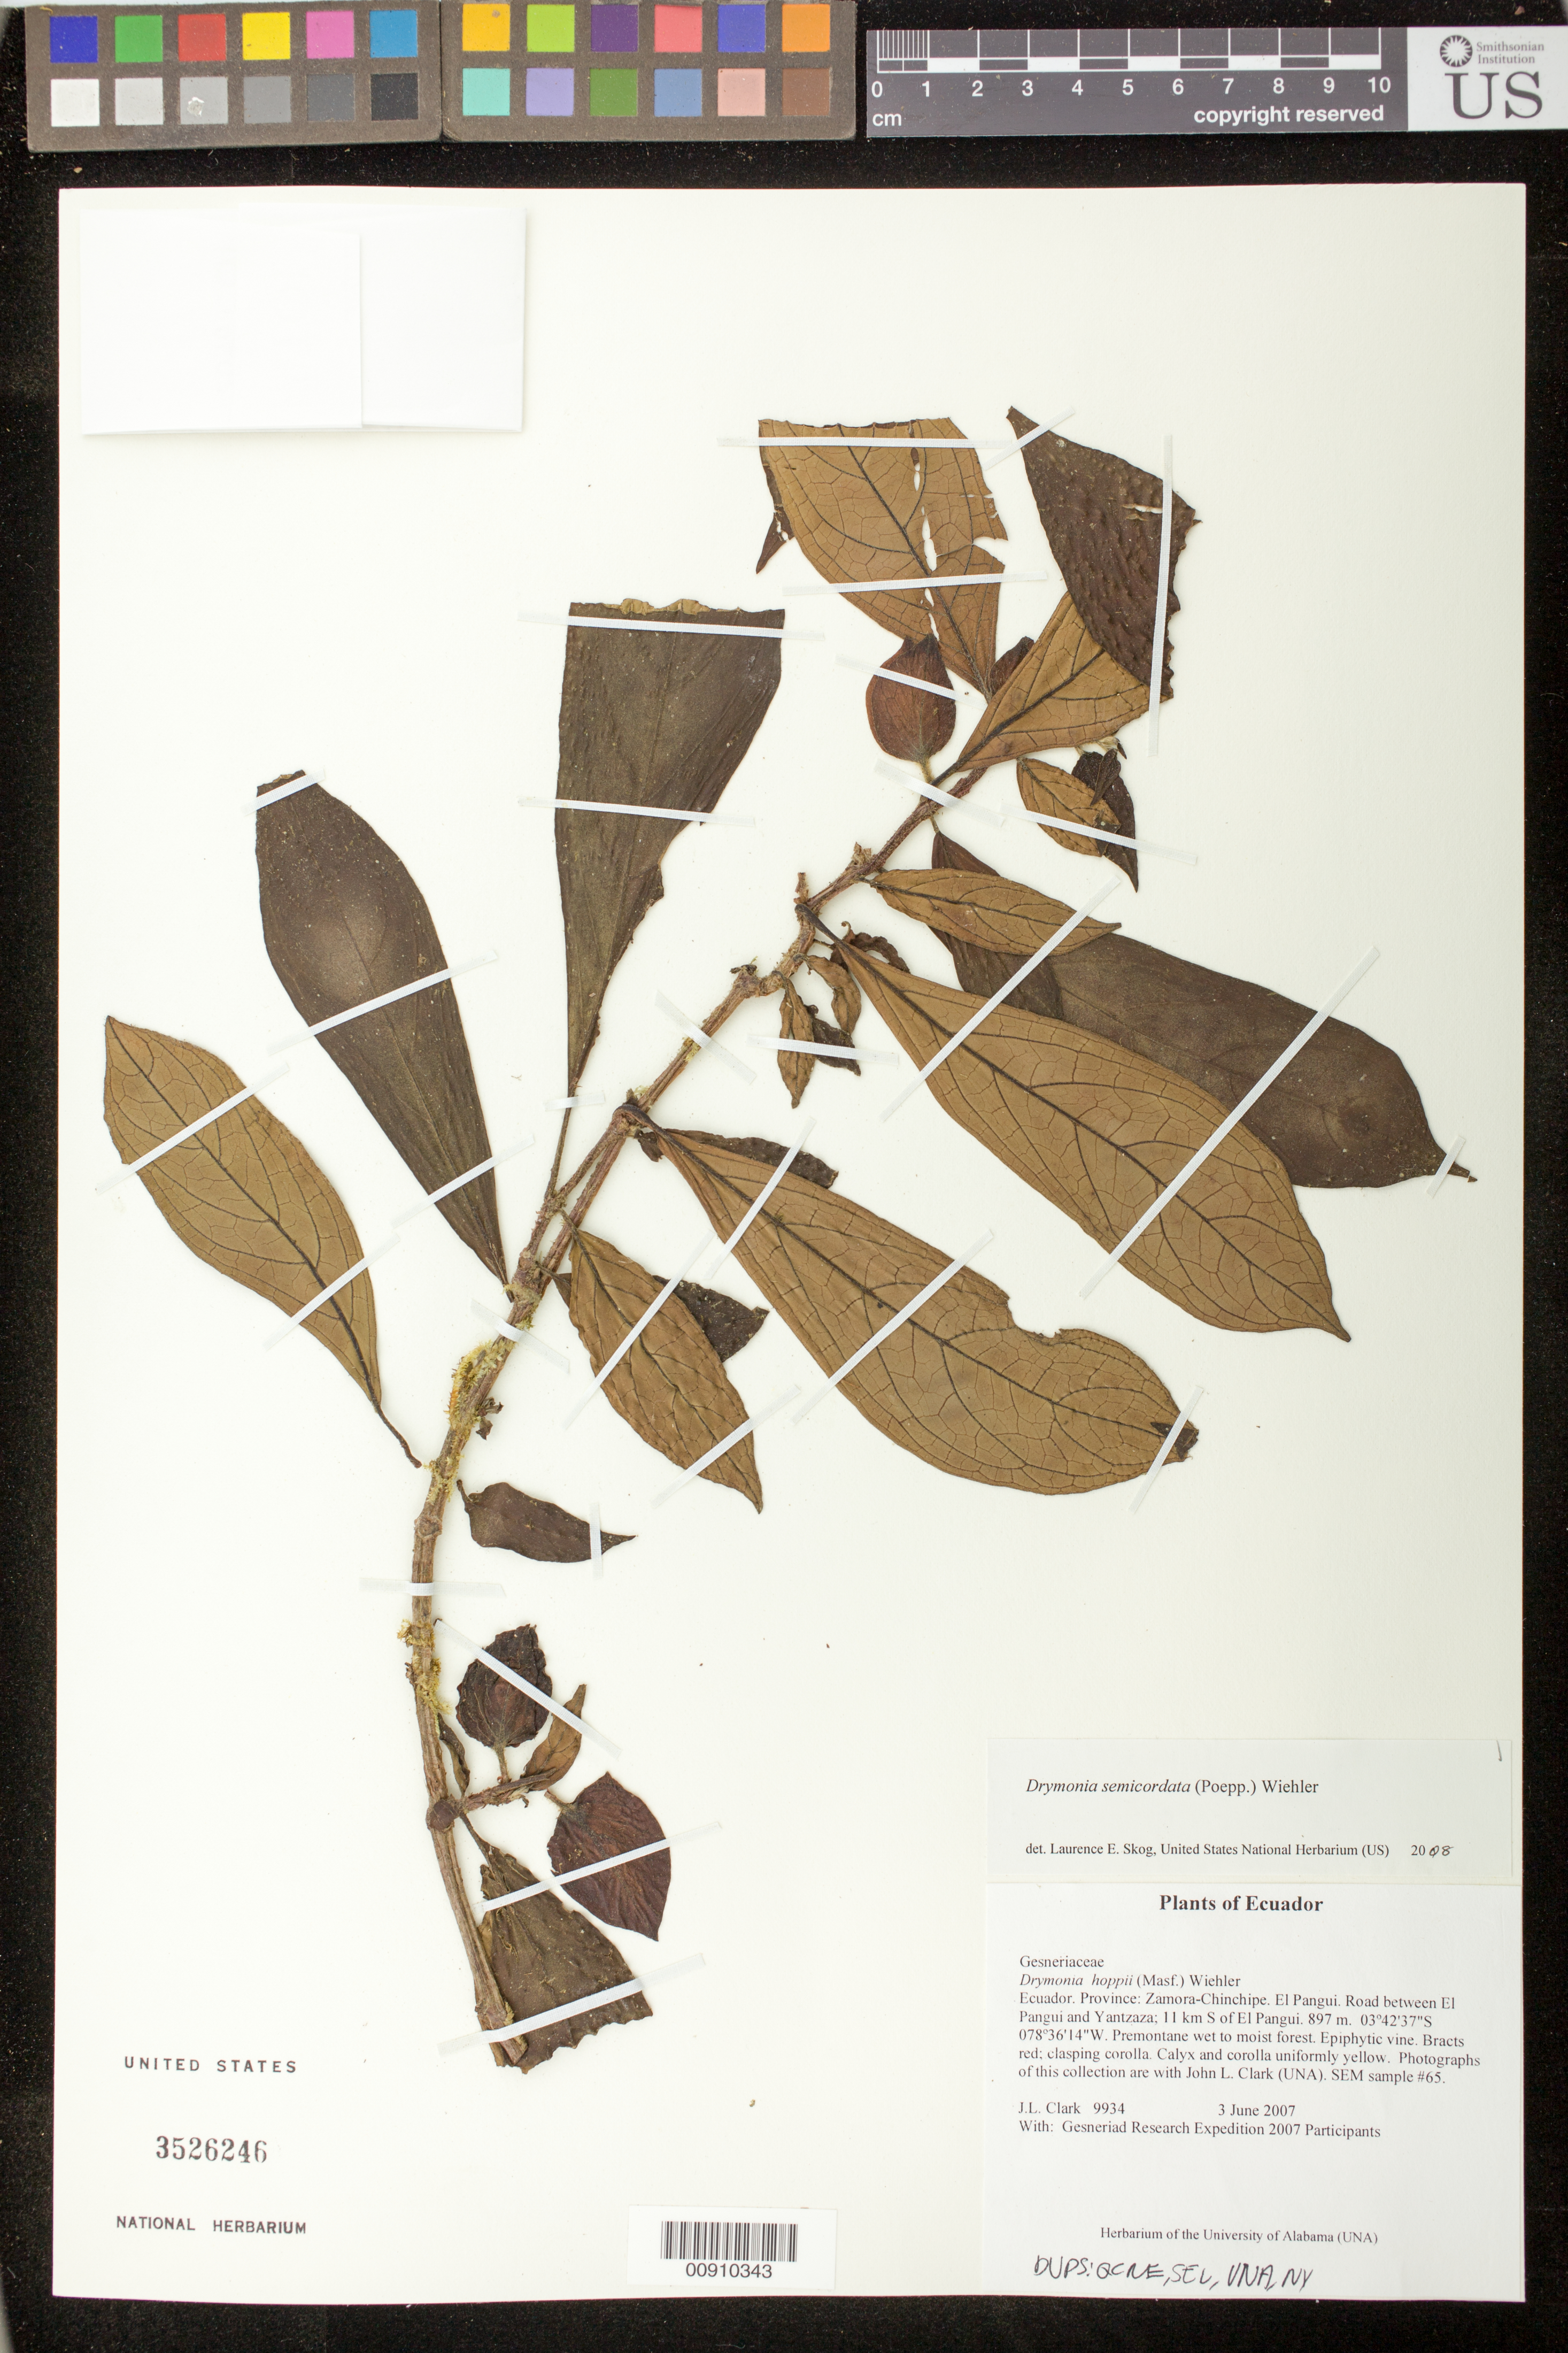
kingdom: Plantae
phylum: Tracheophyta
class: Magnoliopsida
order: Lamiales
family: Gesneriaceae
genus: Drymonia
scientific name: Drymonia semicordata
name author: (Poepp.) Wiehler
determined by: Skog, Laurence E.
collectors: J. L. Clark & Gesneriad Research Expedition 2007 Participants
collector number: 9934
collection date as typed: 03 Jun 2007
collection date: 2007-06-03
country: Ecuador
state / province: Zamora-Chinchipe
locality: El Pangui. Road between El Pangui and Yantzaza; 11 km S of El Pangui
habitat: Premontane wet to moist forest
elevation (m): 897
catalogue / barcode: US 3526246